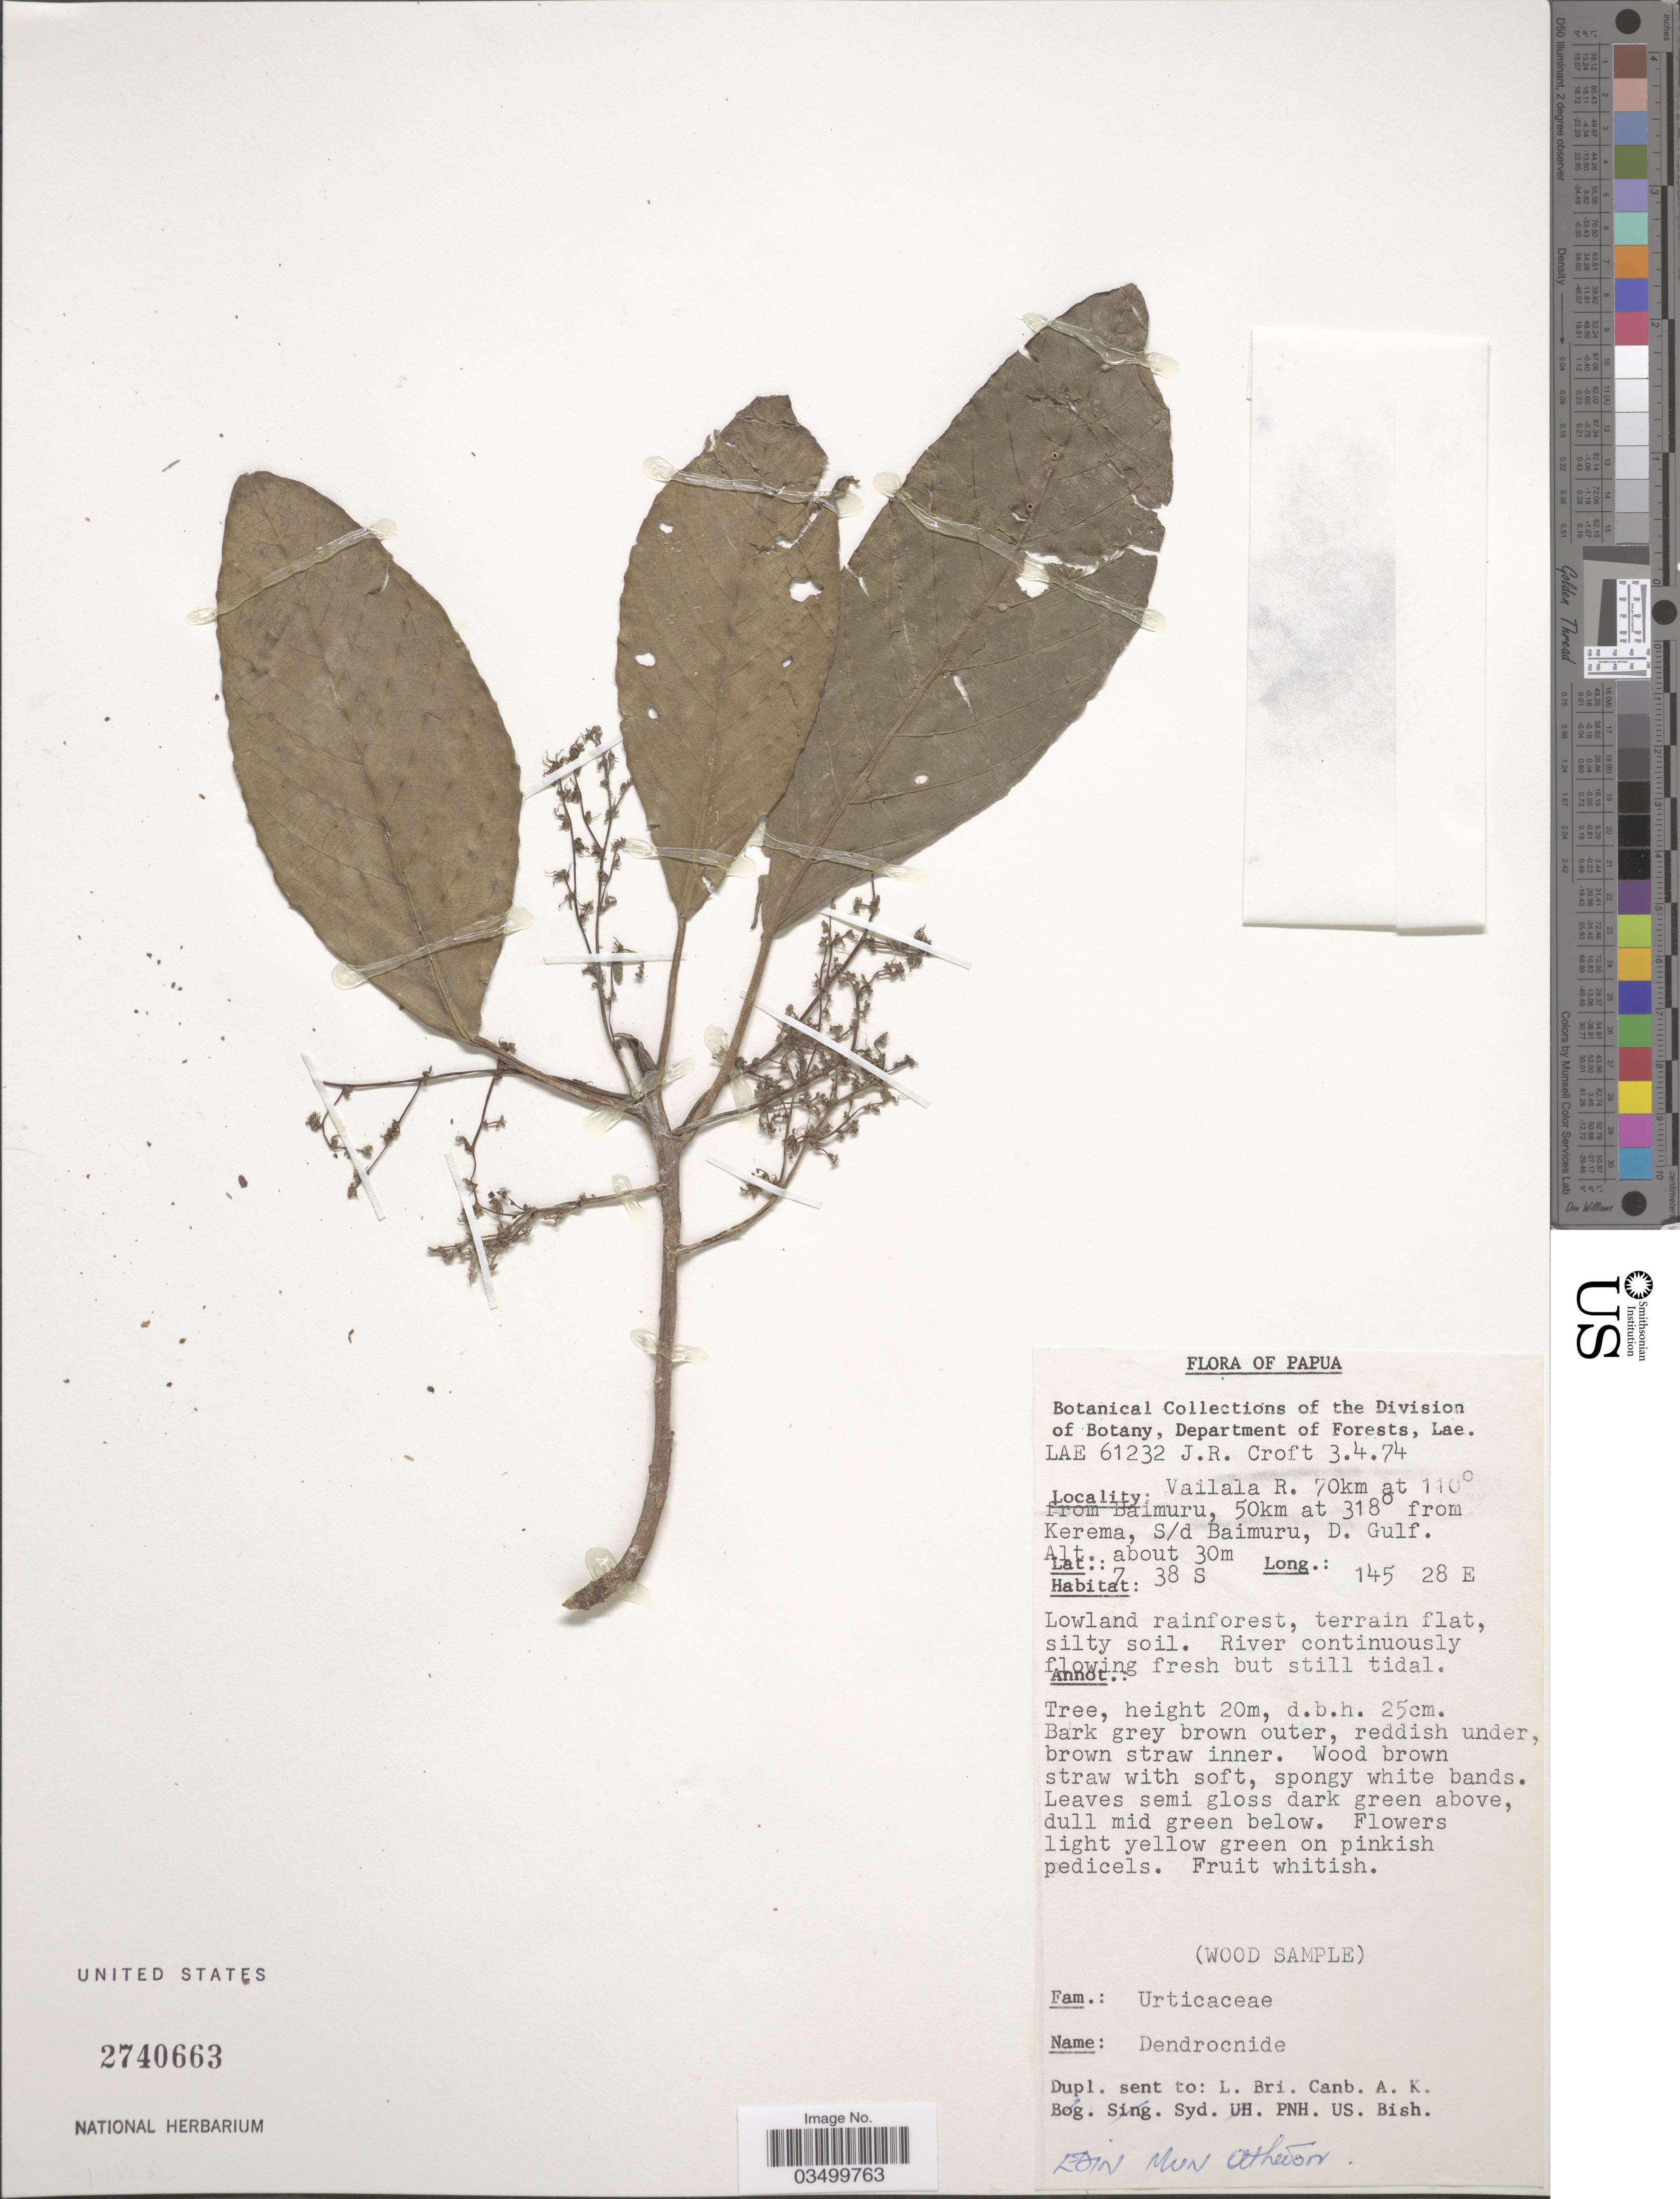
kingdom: Plantae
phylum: Tracheophyta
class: Magnoliopsida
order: Rosales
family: Urticaceae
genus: Dendrocnide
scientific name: Dendrocnide sp.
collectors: J. R. Croft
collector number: LAE 61232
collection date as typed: Transcribed d/m/y: 3/4/74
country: Papua New Guinea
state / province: Gulf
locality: Papua. Vailala R. 70km at 110º from Baimuru, 50km at 318º from Kerema, S/d Baimuru, D. Gulf.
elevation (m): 30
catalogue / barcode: US 2740663